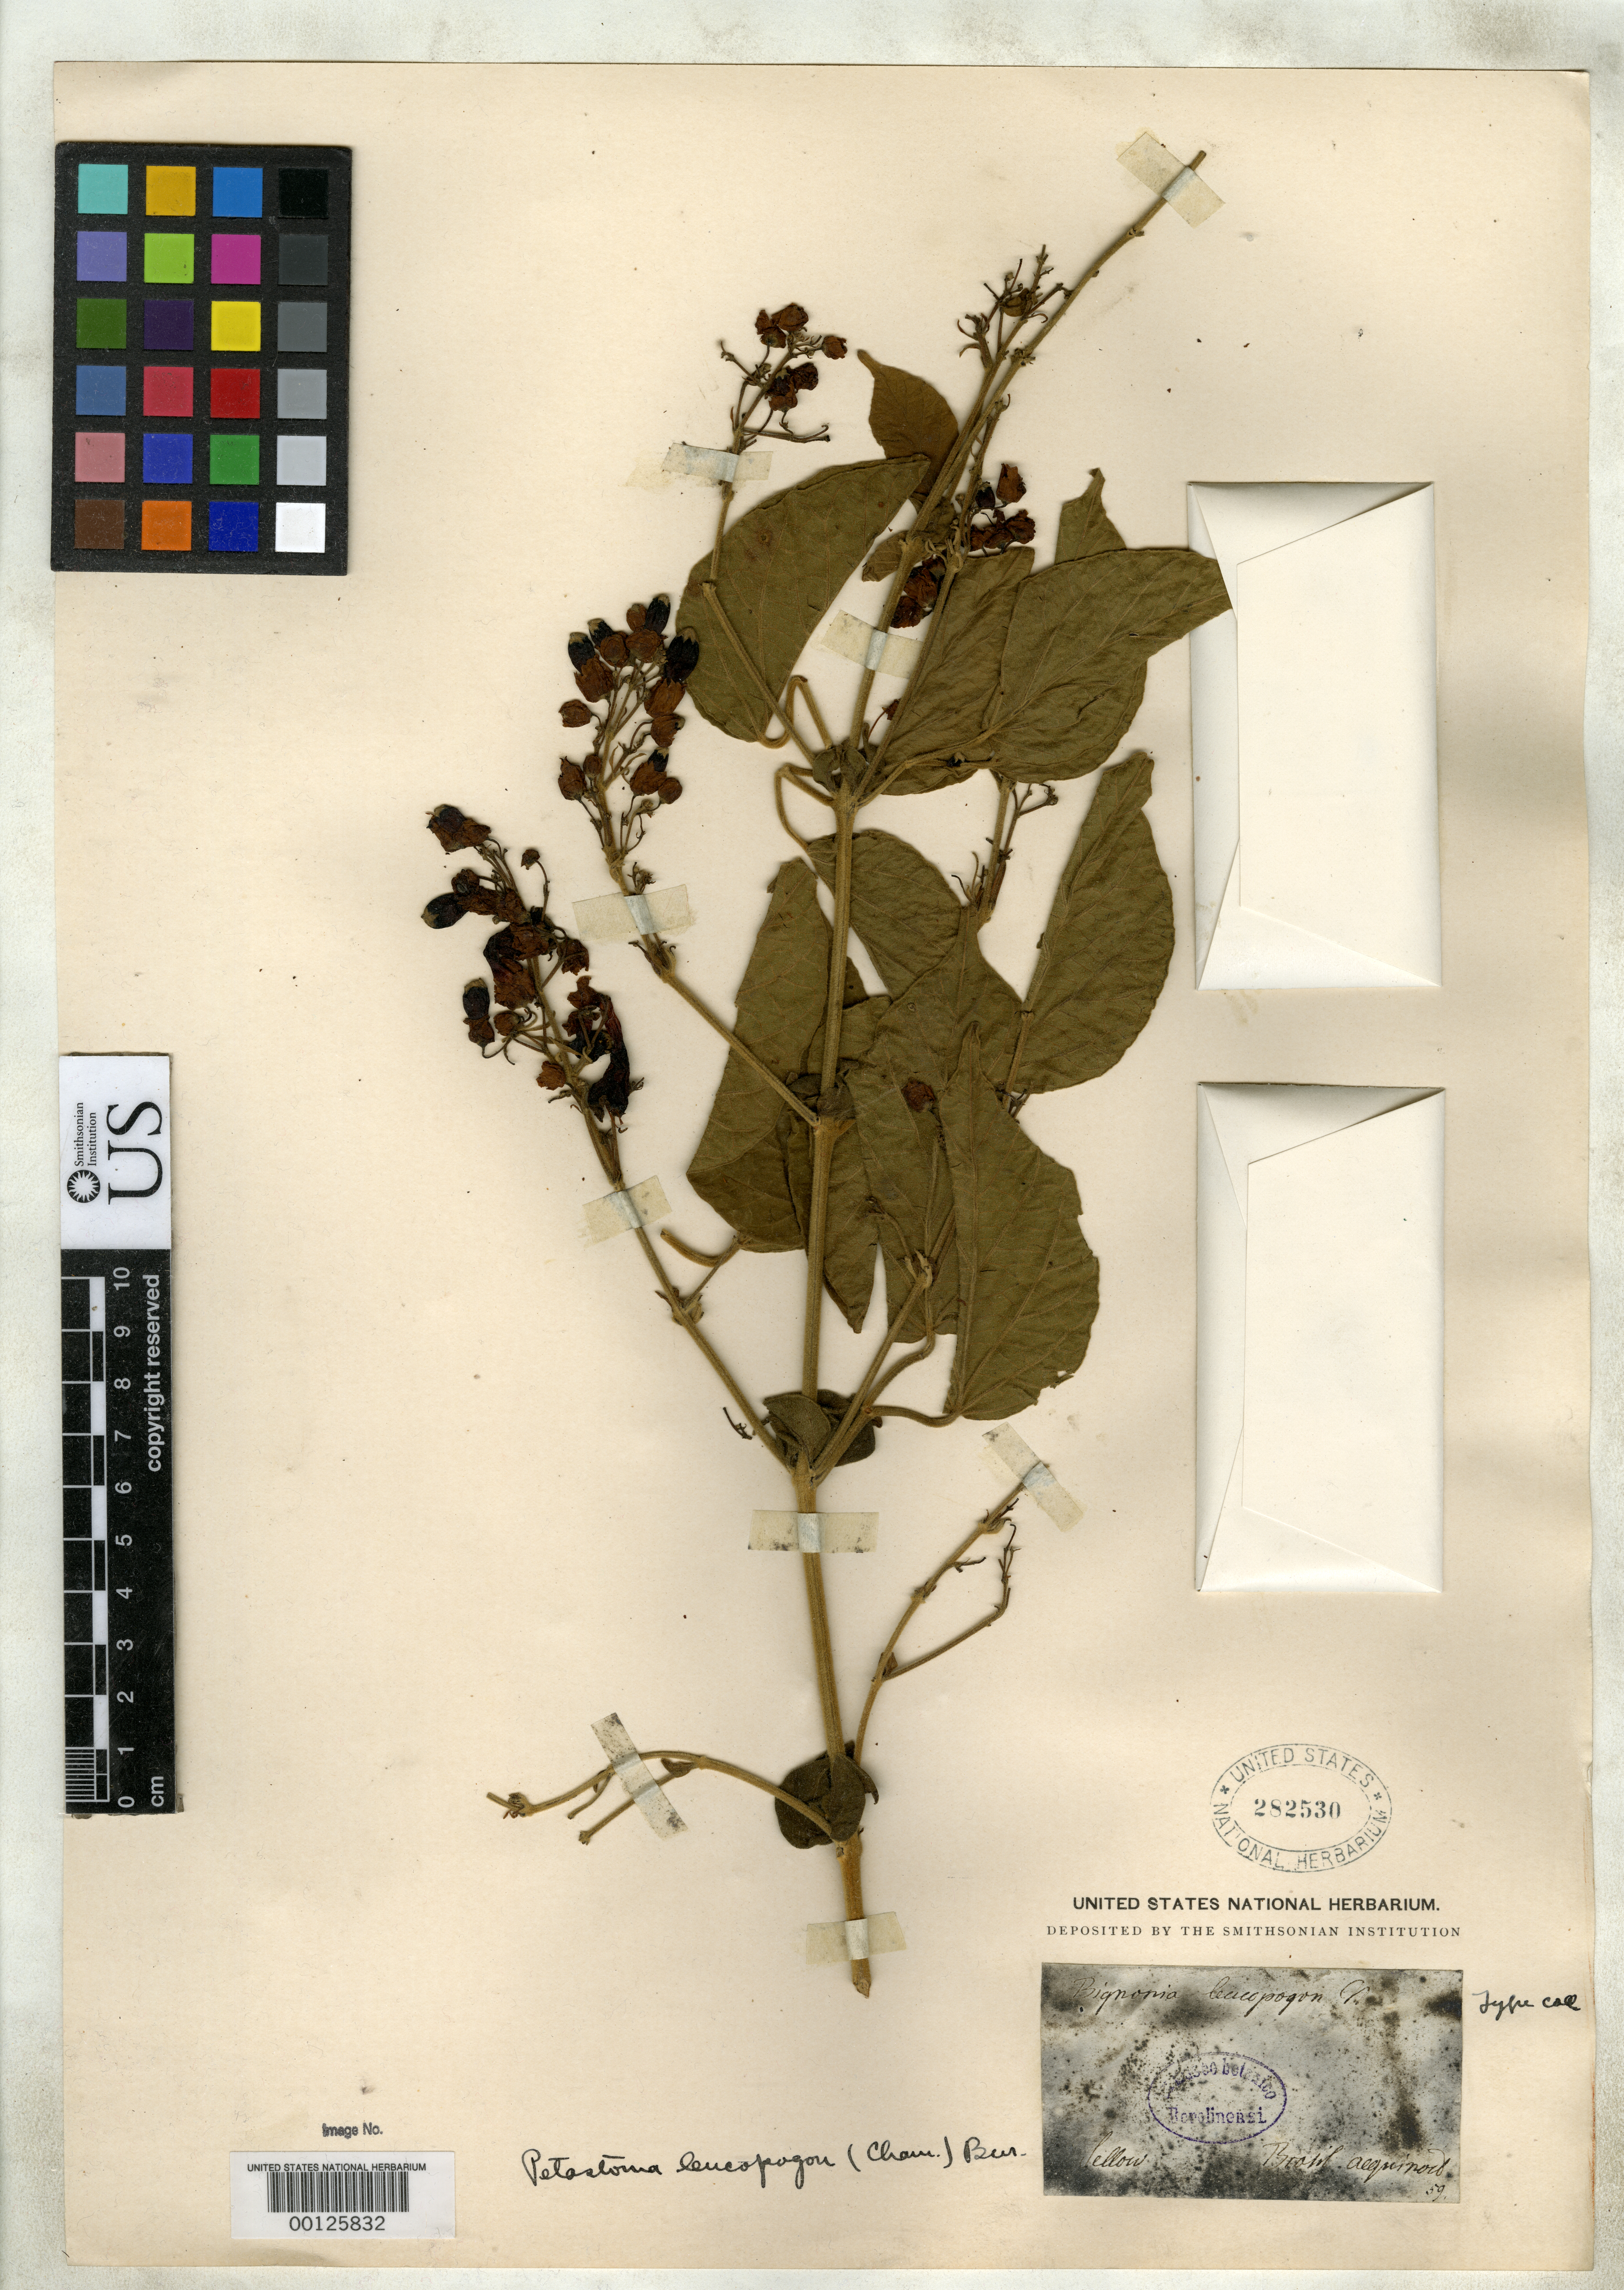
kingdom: Plantae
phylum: Tracheophyta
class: Magnoliopsida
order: Lamiales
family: Bignoniaceae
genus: Bignonia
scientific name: Bignonia leucopogon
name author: Cham.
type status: Type Collection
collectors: F. Sellow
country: Brazil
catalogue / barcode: US 282530